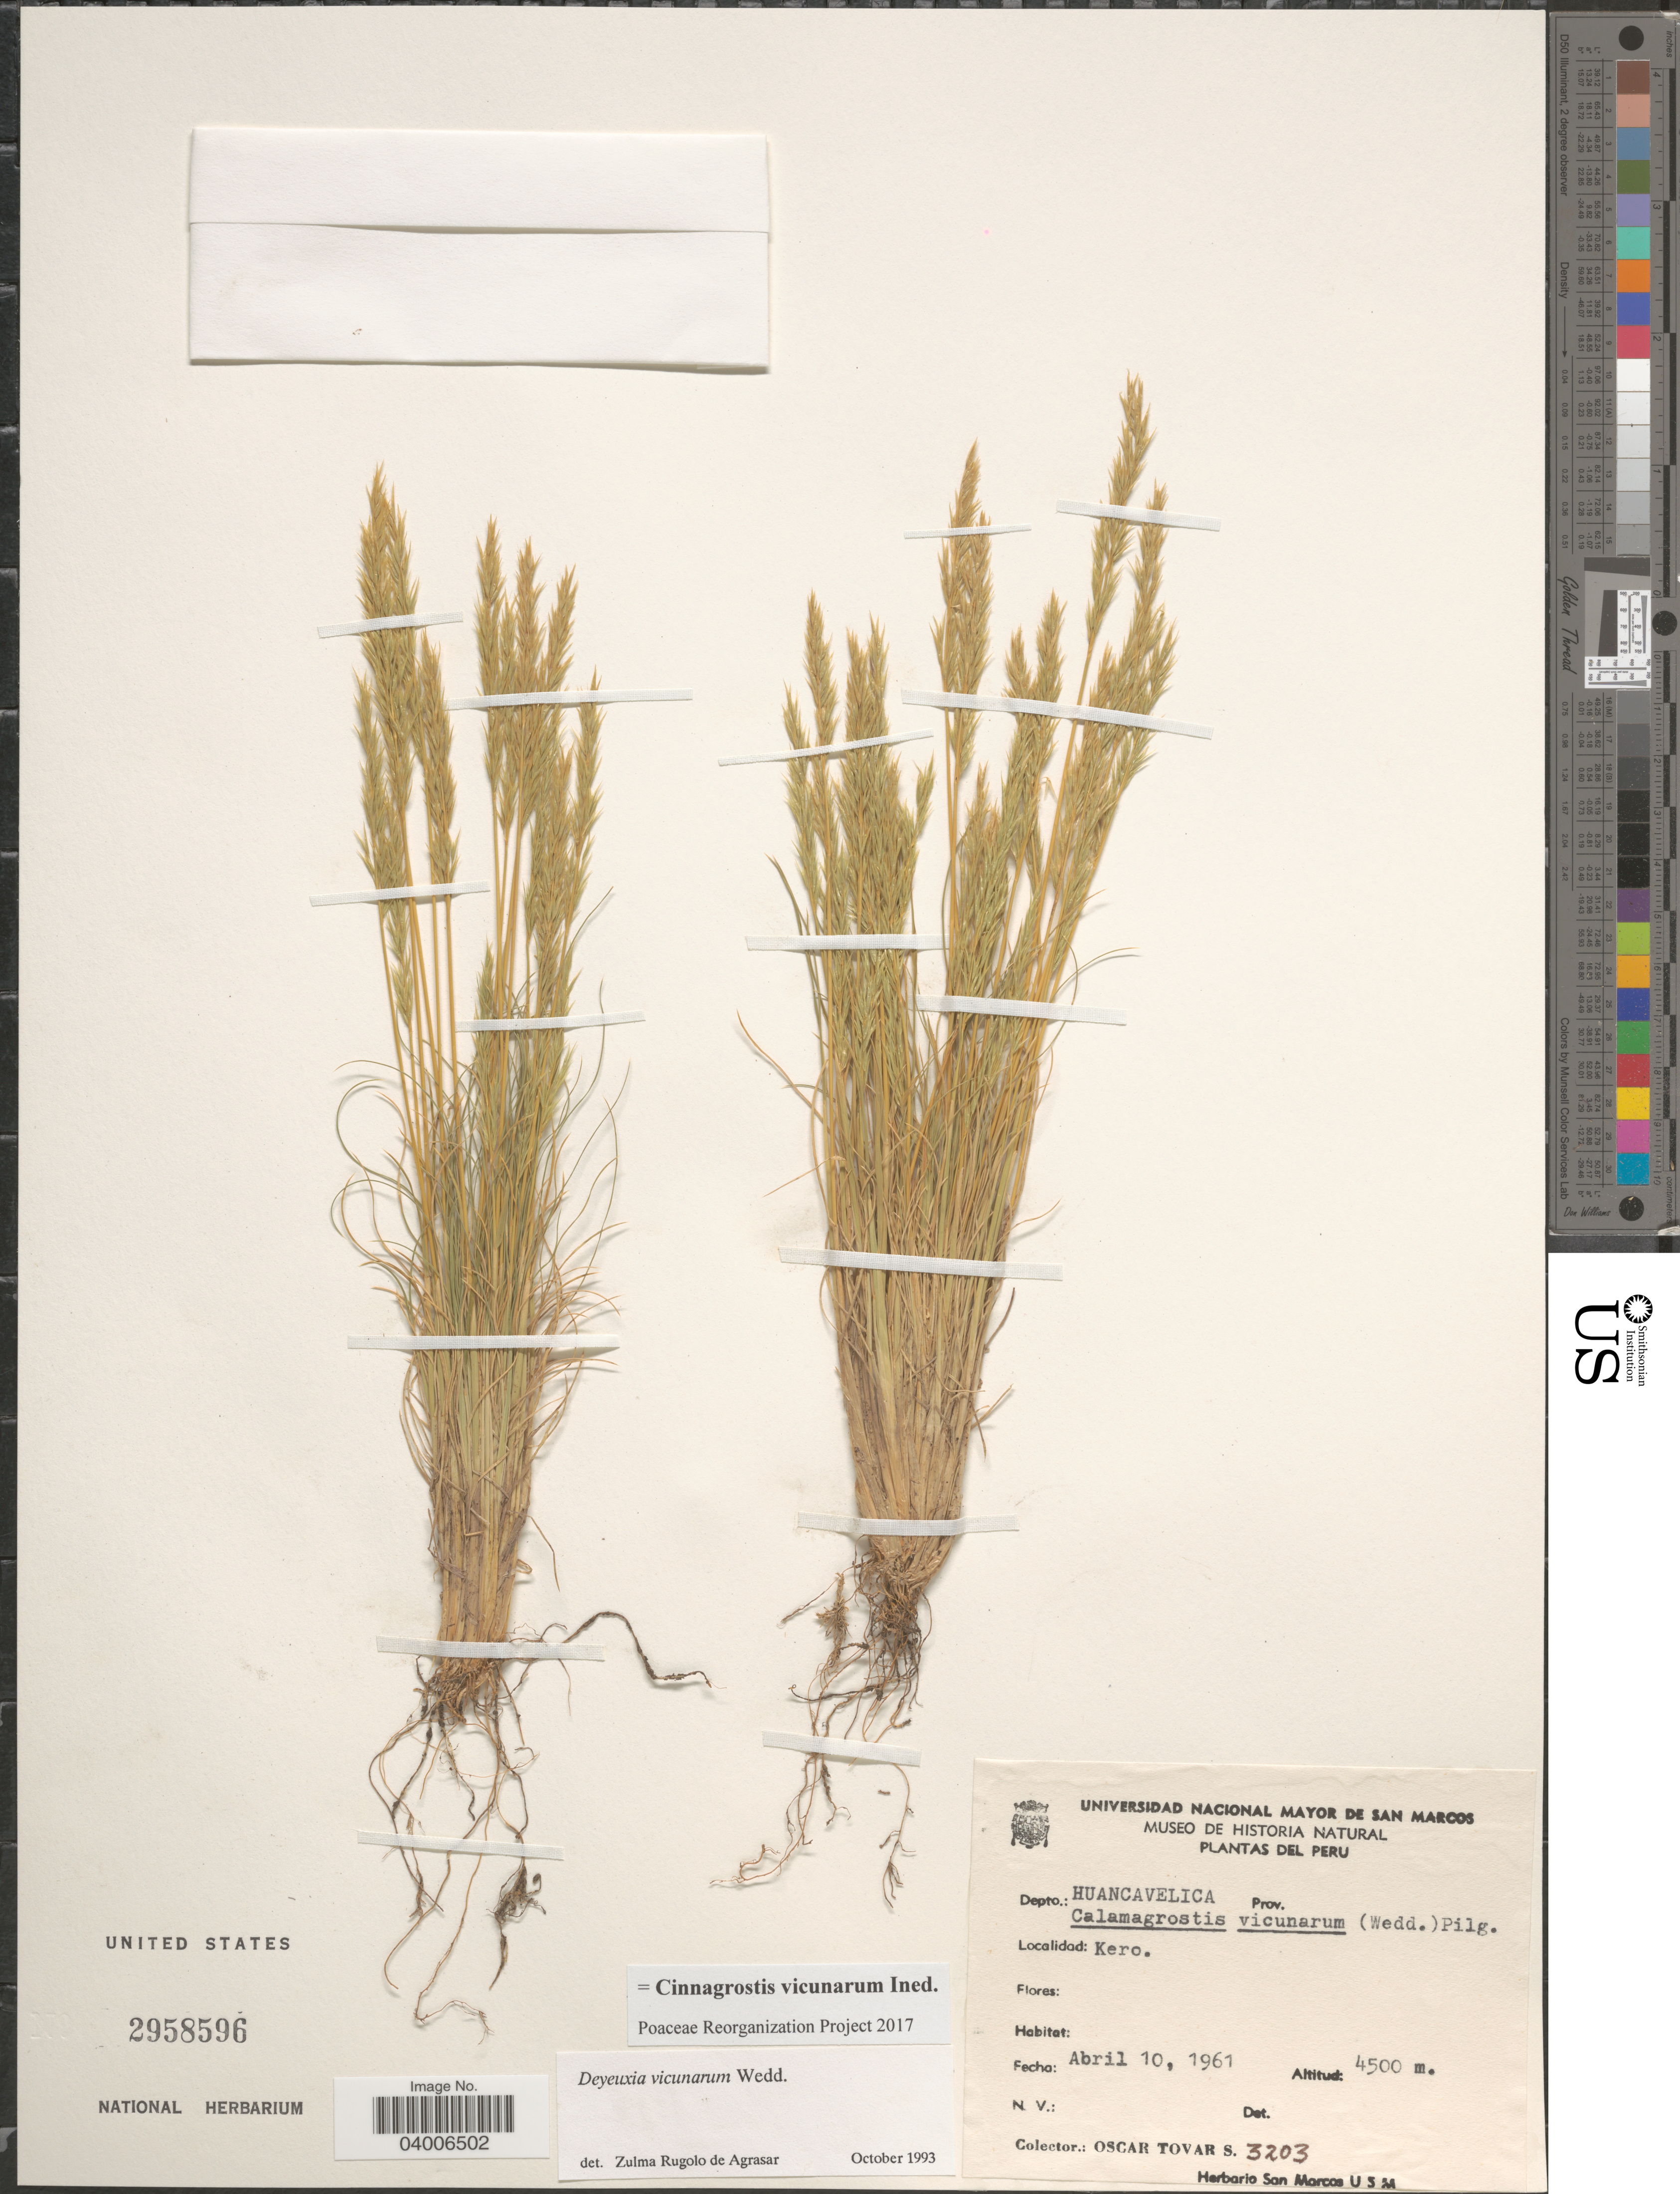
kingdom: Plantae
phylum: Tracheophyta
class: Liliopsida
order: Poales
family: Poaceae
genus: Cinnagrostis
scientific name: Cinnagrostis vicunarum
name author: (Wedd.) P.M. Peterson et al.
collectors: Ó. Tovar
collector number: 3203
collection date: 1961-04-10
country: Peru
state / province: Huancavelica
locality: Depto. Huancavelica. Kero.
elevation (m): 4500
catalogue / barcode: US 2958596